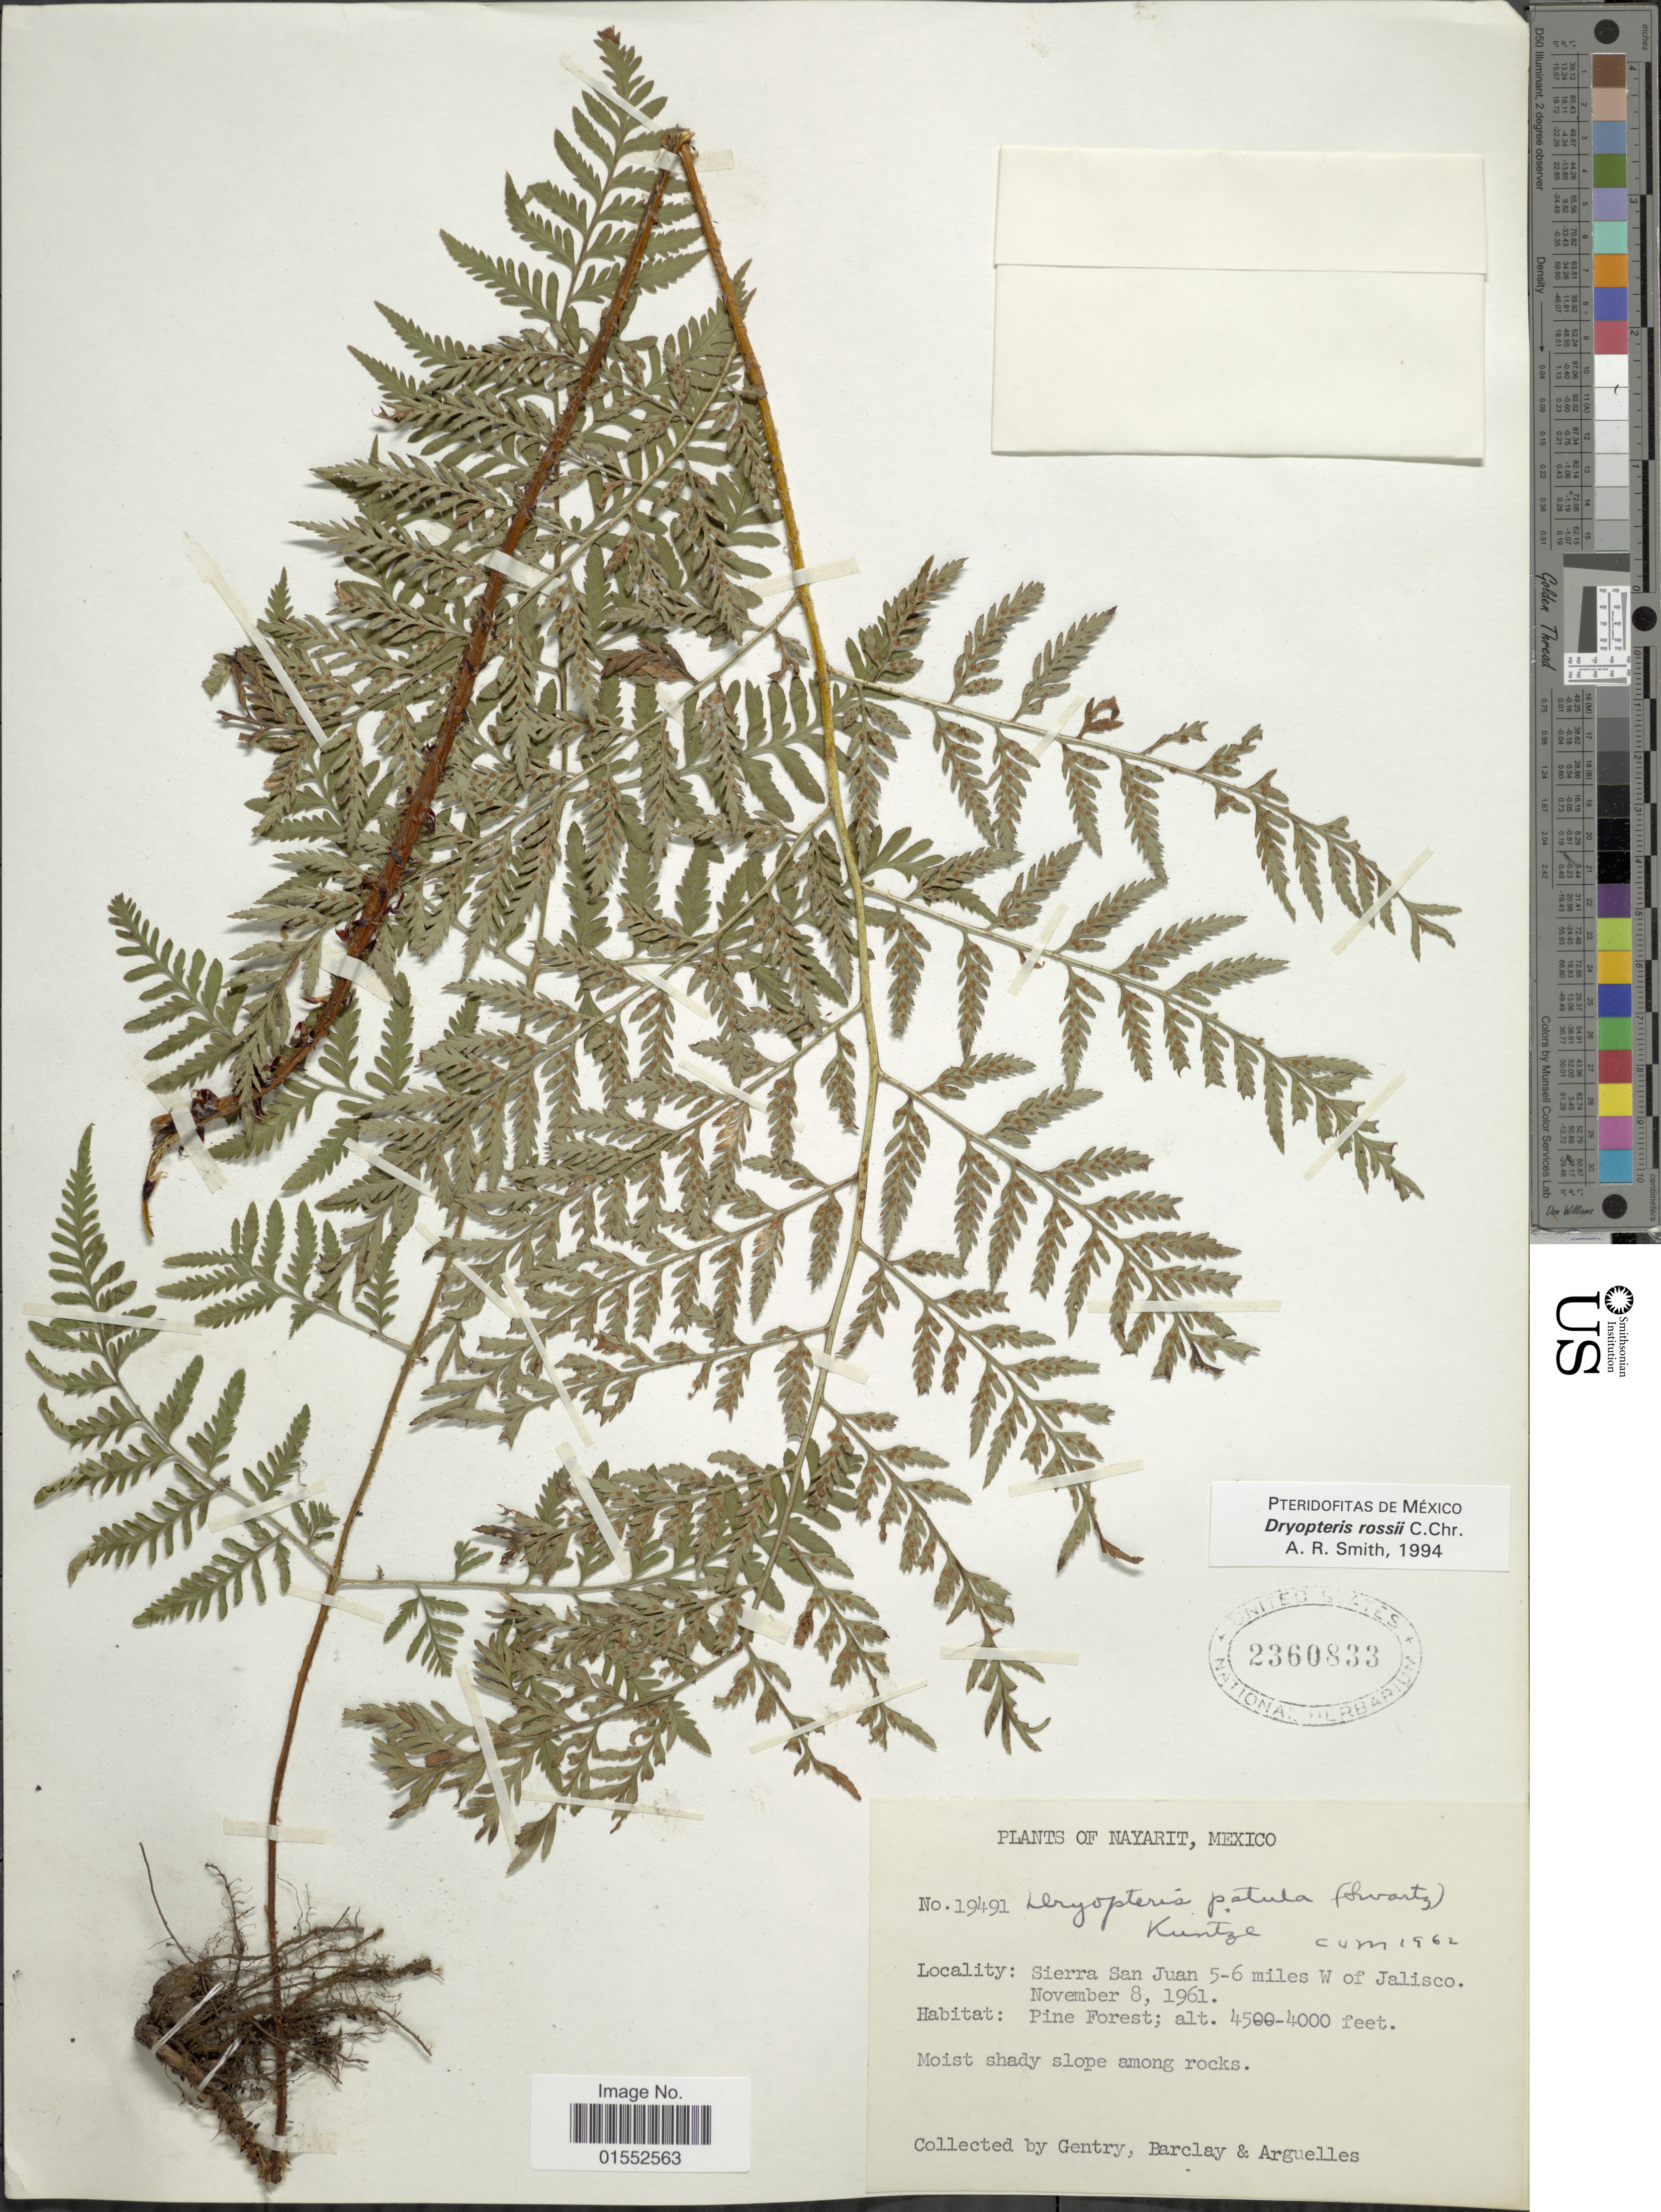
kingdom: Plantae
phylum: Tracheophyta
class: Polypodiopsida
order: Polypodiales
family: Dryopteridaceae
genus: Dryopteris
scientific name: Dryopteris rossii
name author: C. Chr.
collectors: Gentry, --, -- Barclay & Arguelles, --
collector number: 19491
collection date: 1961-11-08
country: Mexico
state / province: Nayarit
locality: Nayarit, Mexico. Sierra San Juan 5-6 miles of W of Jalisco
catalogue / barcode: US 2360833